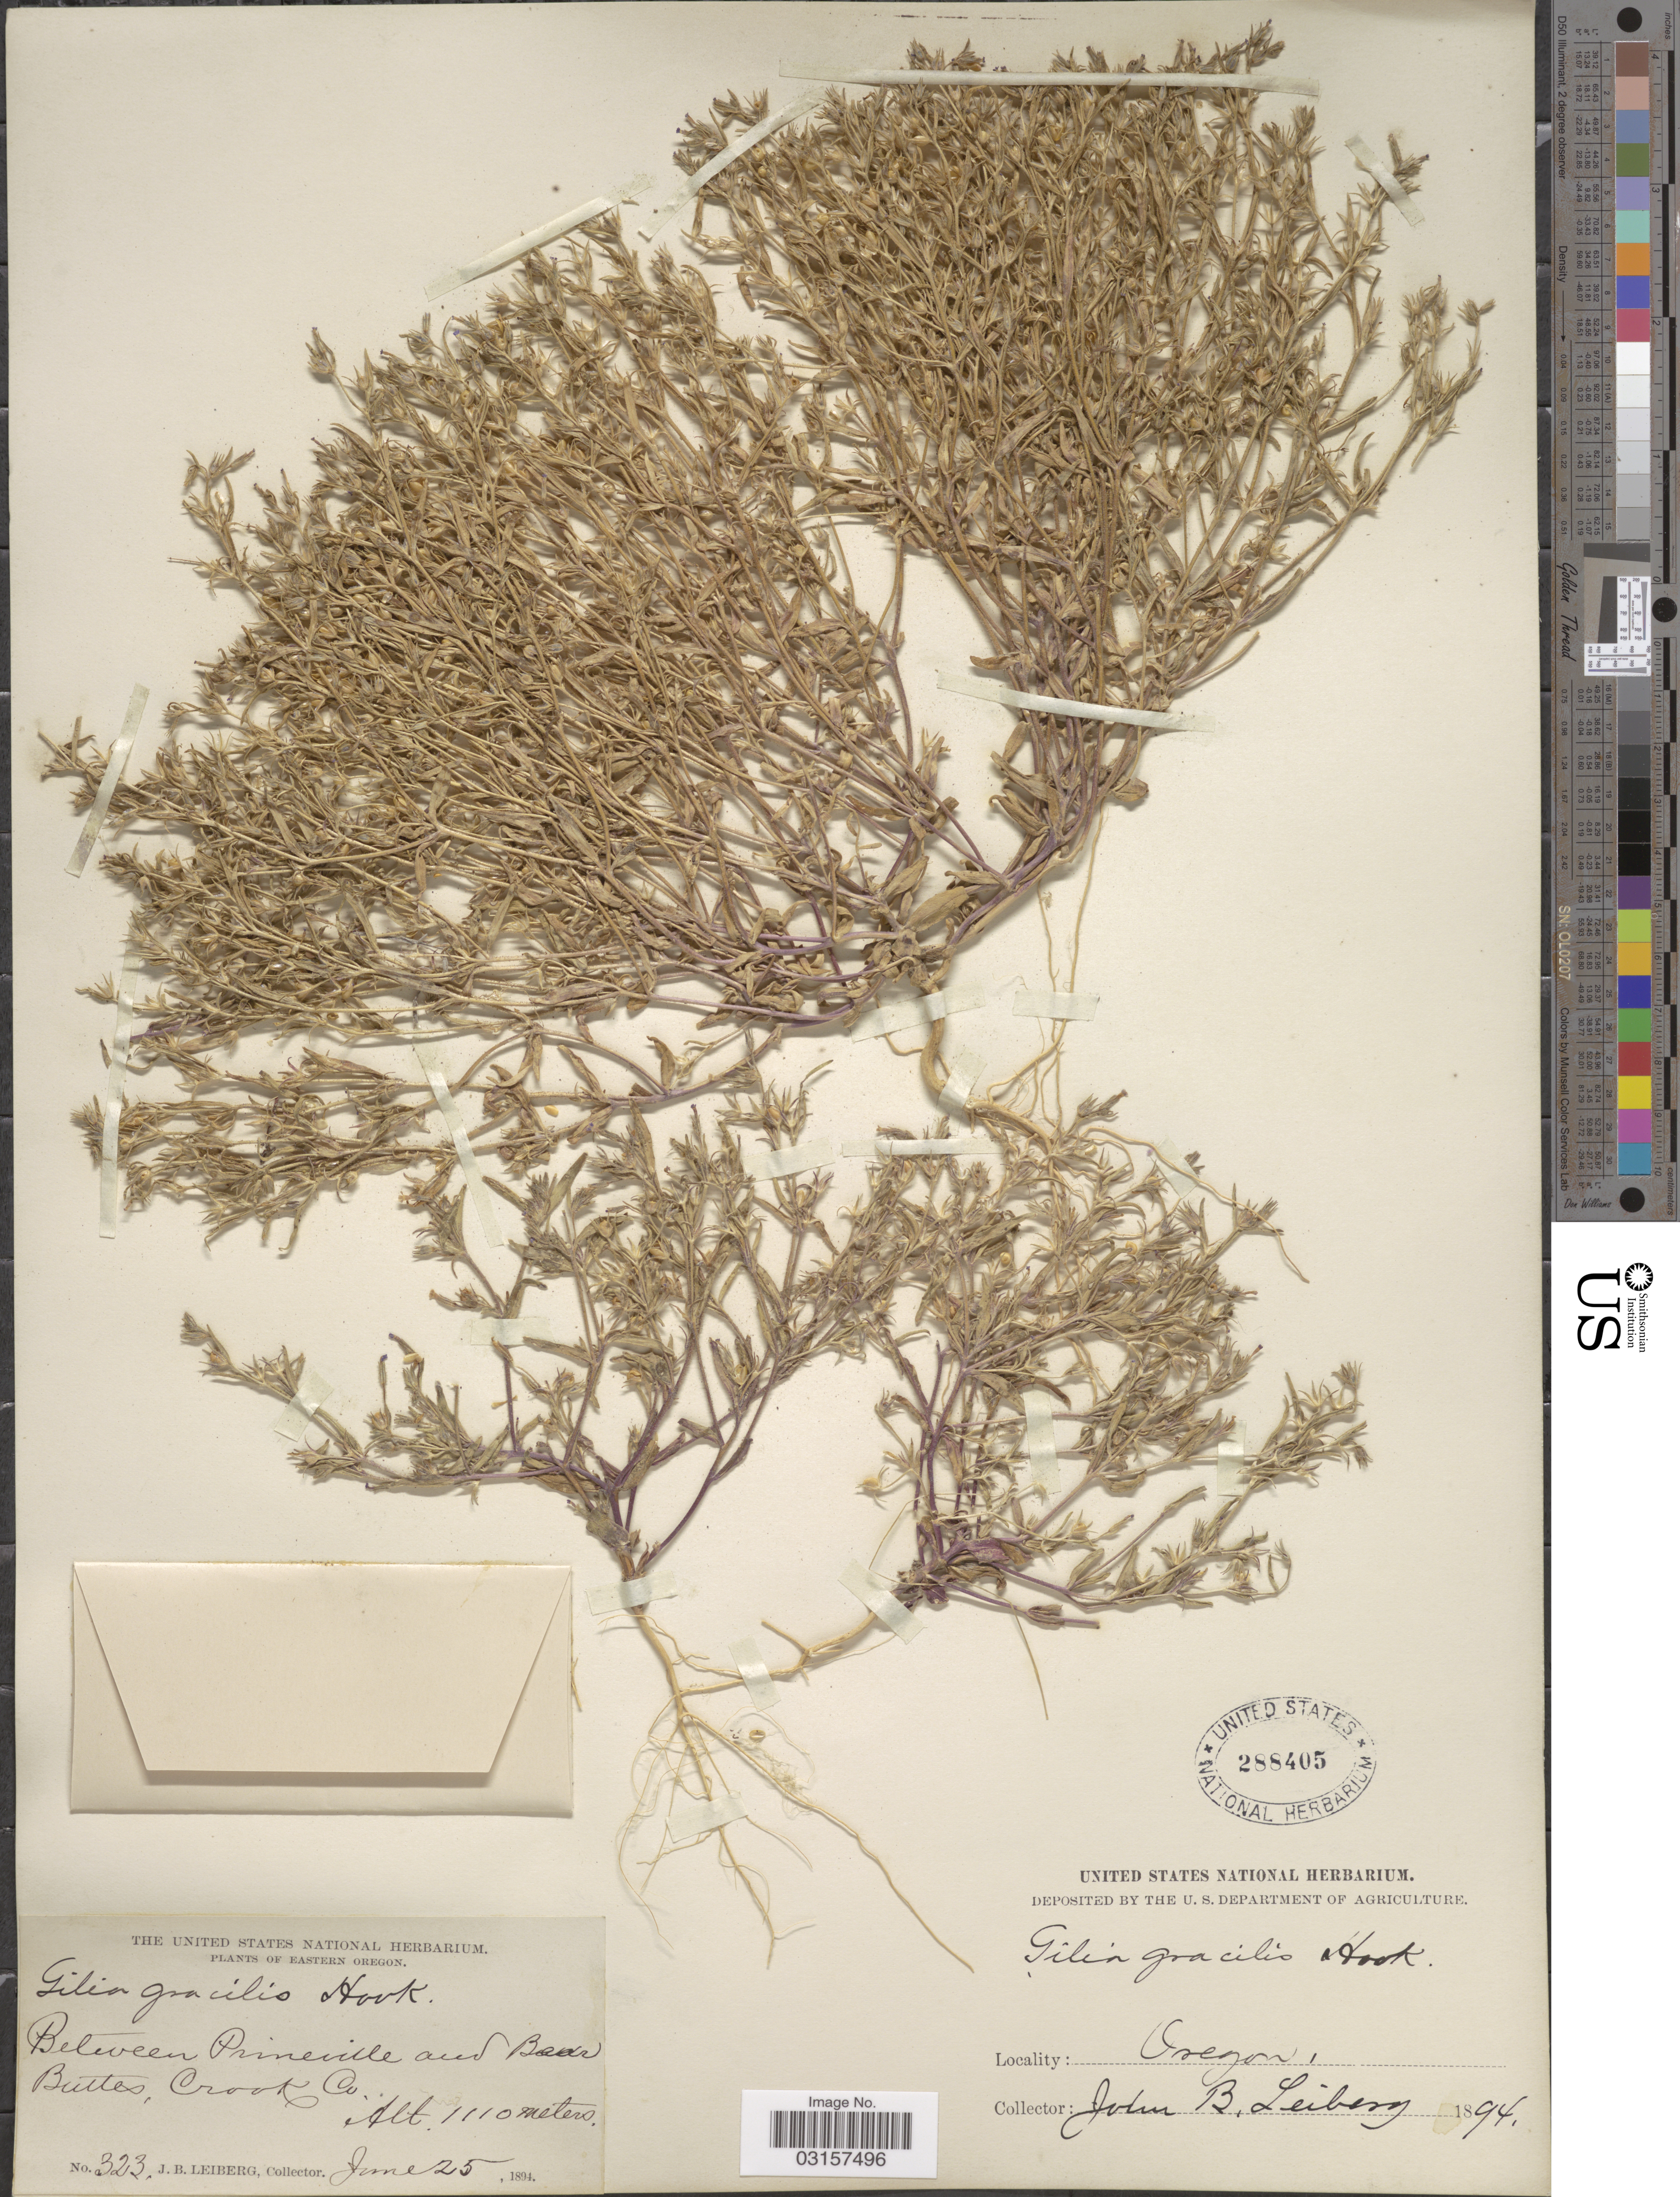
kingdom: Plantae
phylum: Tracheophyta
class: Magnoliopsida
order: Ericales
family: Polemoniaceae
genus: Microsteris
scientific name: Microsteris gracilis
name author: (Hook.) Greene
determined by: (US) Smithsonian Institution - National Museum of Natural History - Department of Botany (UNITED STATES)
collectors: J. B. Leiberg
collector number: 323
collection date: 1894-06-25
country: United States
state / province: Oregon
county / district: Crook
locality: Eastern Oregon, Between Pineville and Bear Buttes, Crook Co.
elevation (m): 1110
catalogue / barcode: US 288405